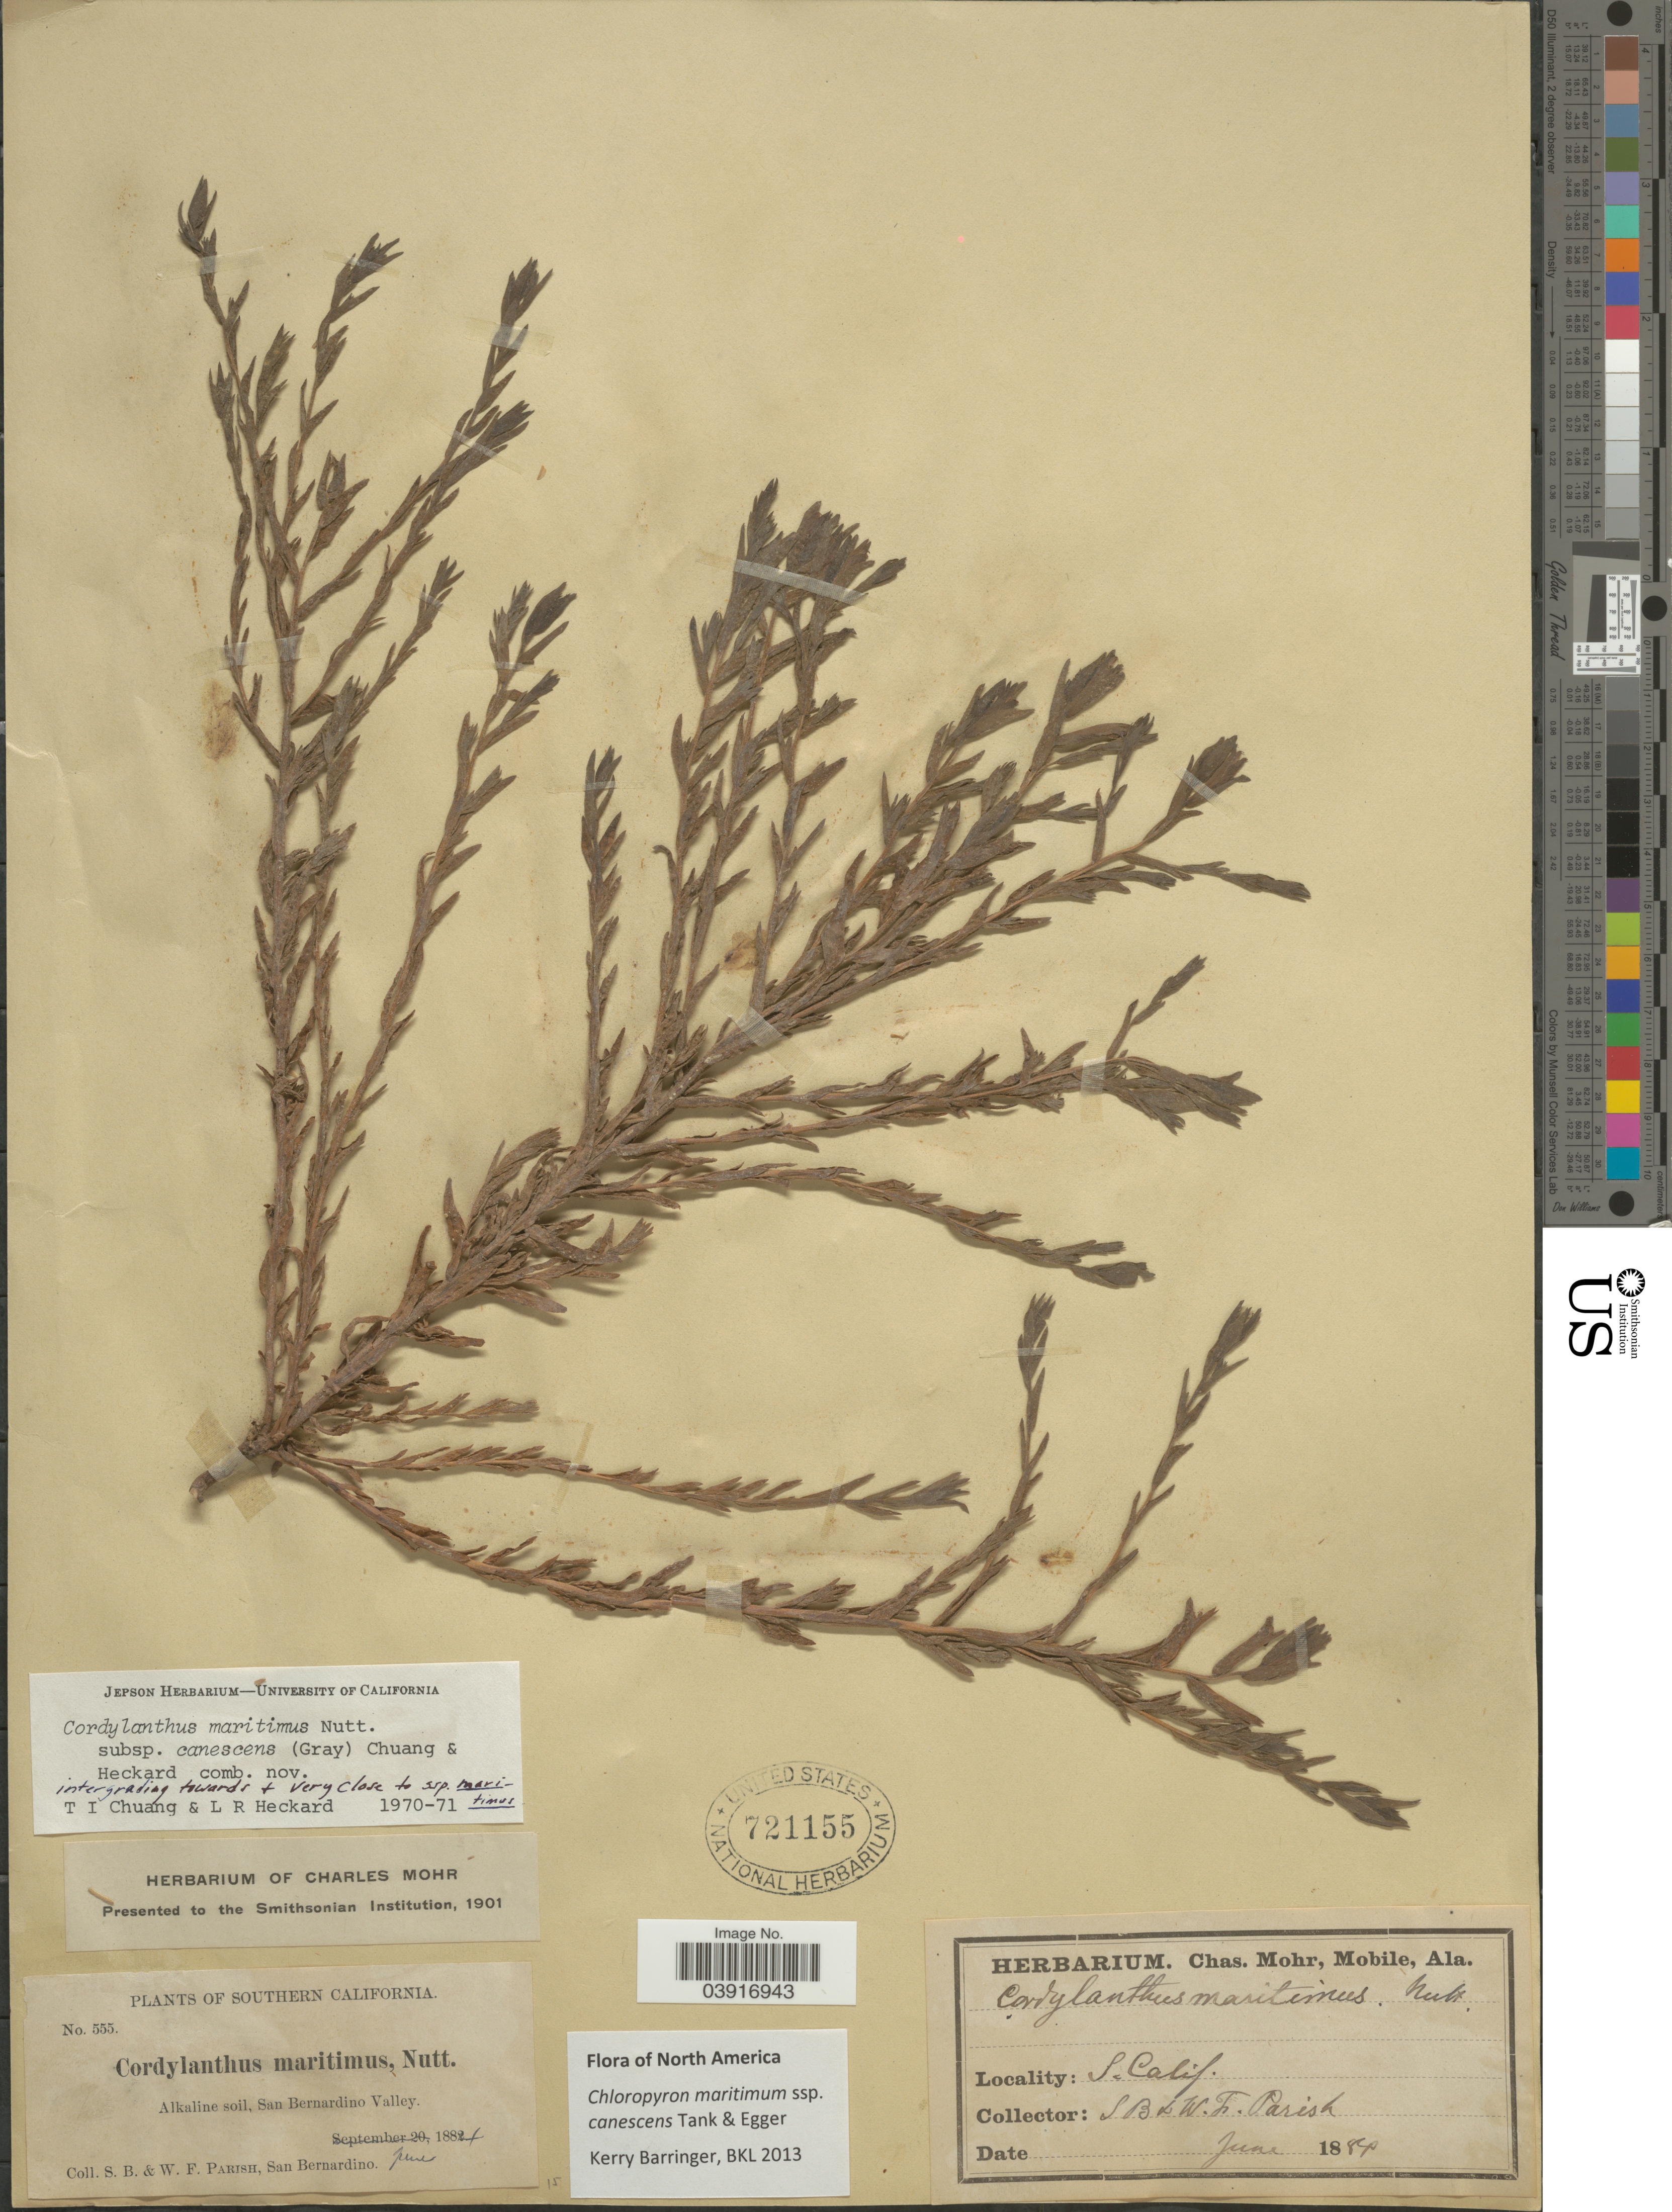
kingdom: Plantae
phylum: Tracheophyta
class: Magnoliopsida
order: Lamiales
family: Orobanchaceae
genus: Chloropyron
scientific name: Chloropyron maritimum subsp. canescens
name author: (A. Gray) Tank & J.M. Egger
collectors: S. B. Parish & W. F. Parish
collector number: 555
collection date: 1884-06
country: United States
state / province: California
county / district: San Bernardino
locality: Southern California. Alkaline soil, San Bernardino Valley.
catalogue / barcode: US 721155